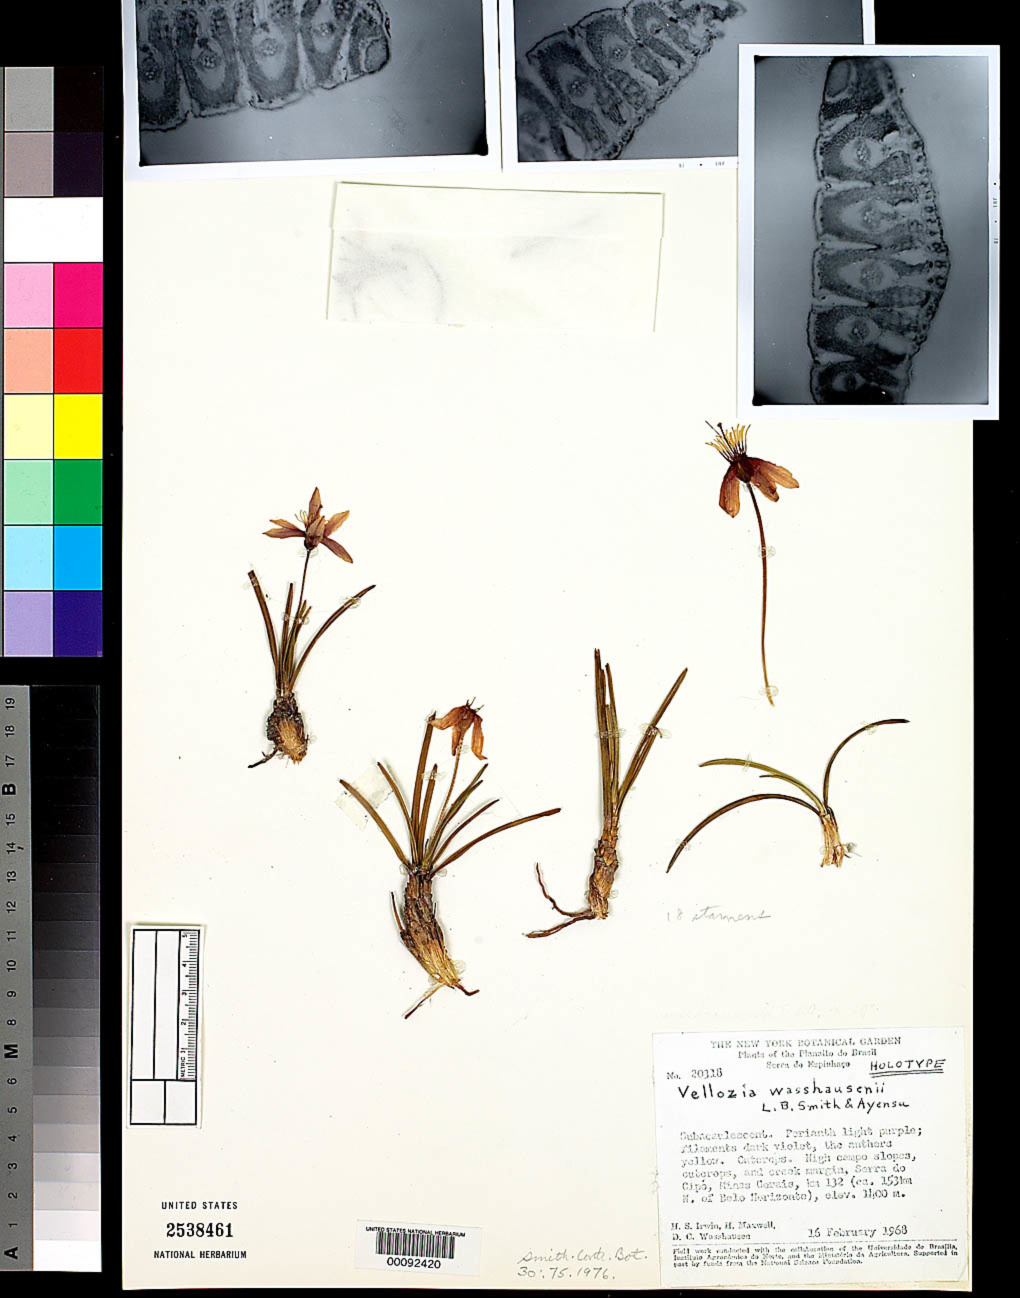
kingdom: Plantae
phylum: Tracheophyta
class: Liliopsida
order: Pandanales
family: Velloziaceae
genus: Vellozia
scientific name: Vellozia wasshausenii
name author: L.B. Sm. & Ayensu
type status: Holotype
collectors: H. Irwin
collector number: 20318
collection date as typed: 16 Feb 1968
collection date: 1968-02-16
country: Brazil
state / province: Minas Gerais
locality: Serra do Cipo, North of Belo Horizonte.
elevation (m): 1400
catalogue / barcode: US 2538461